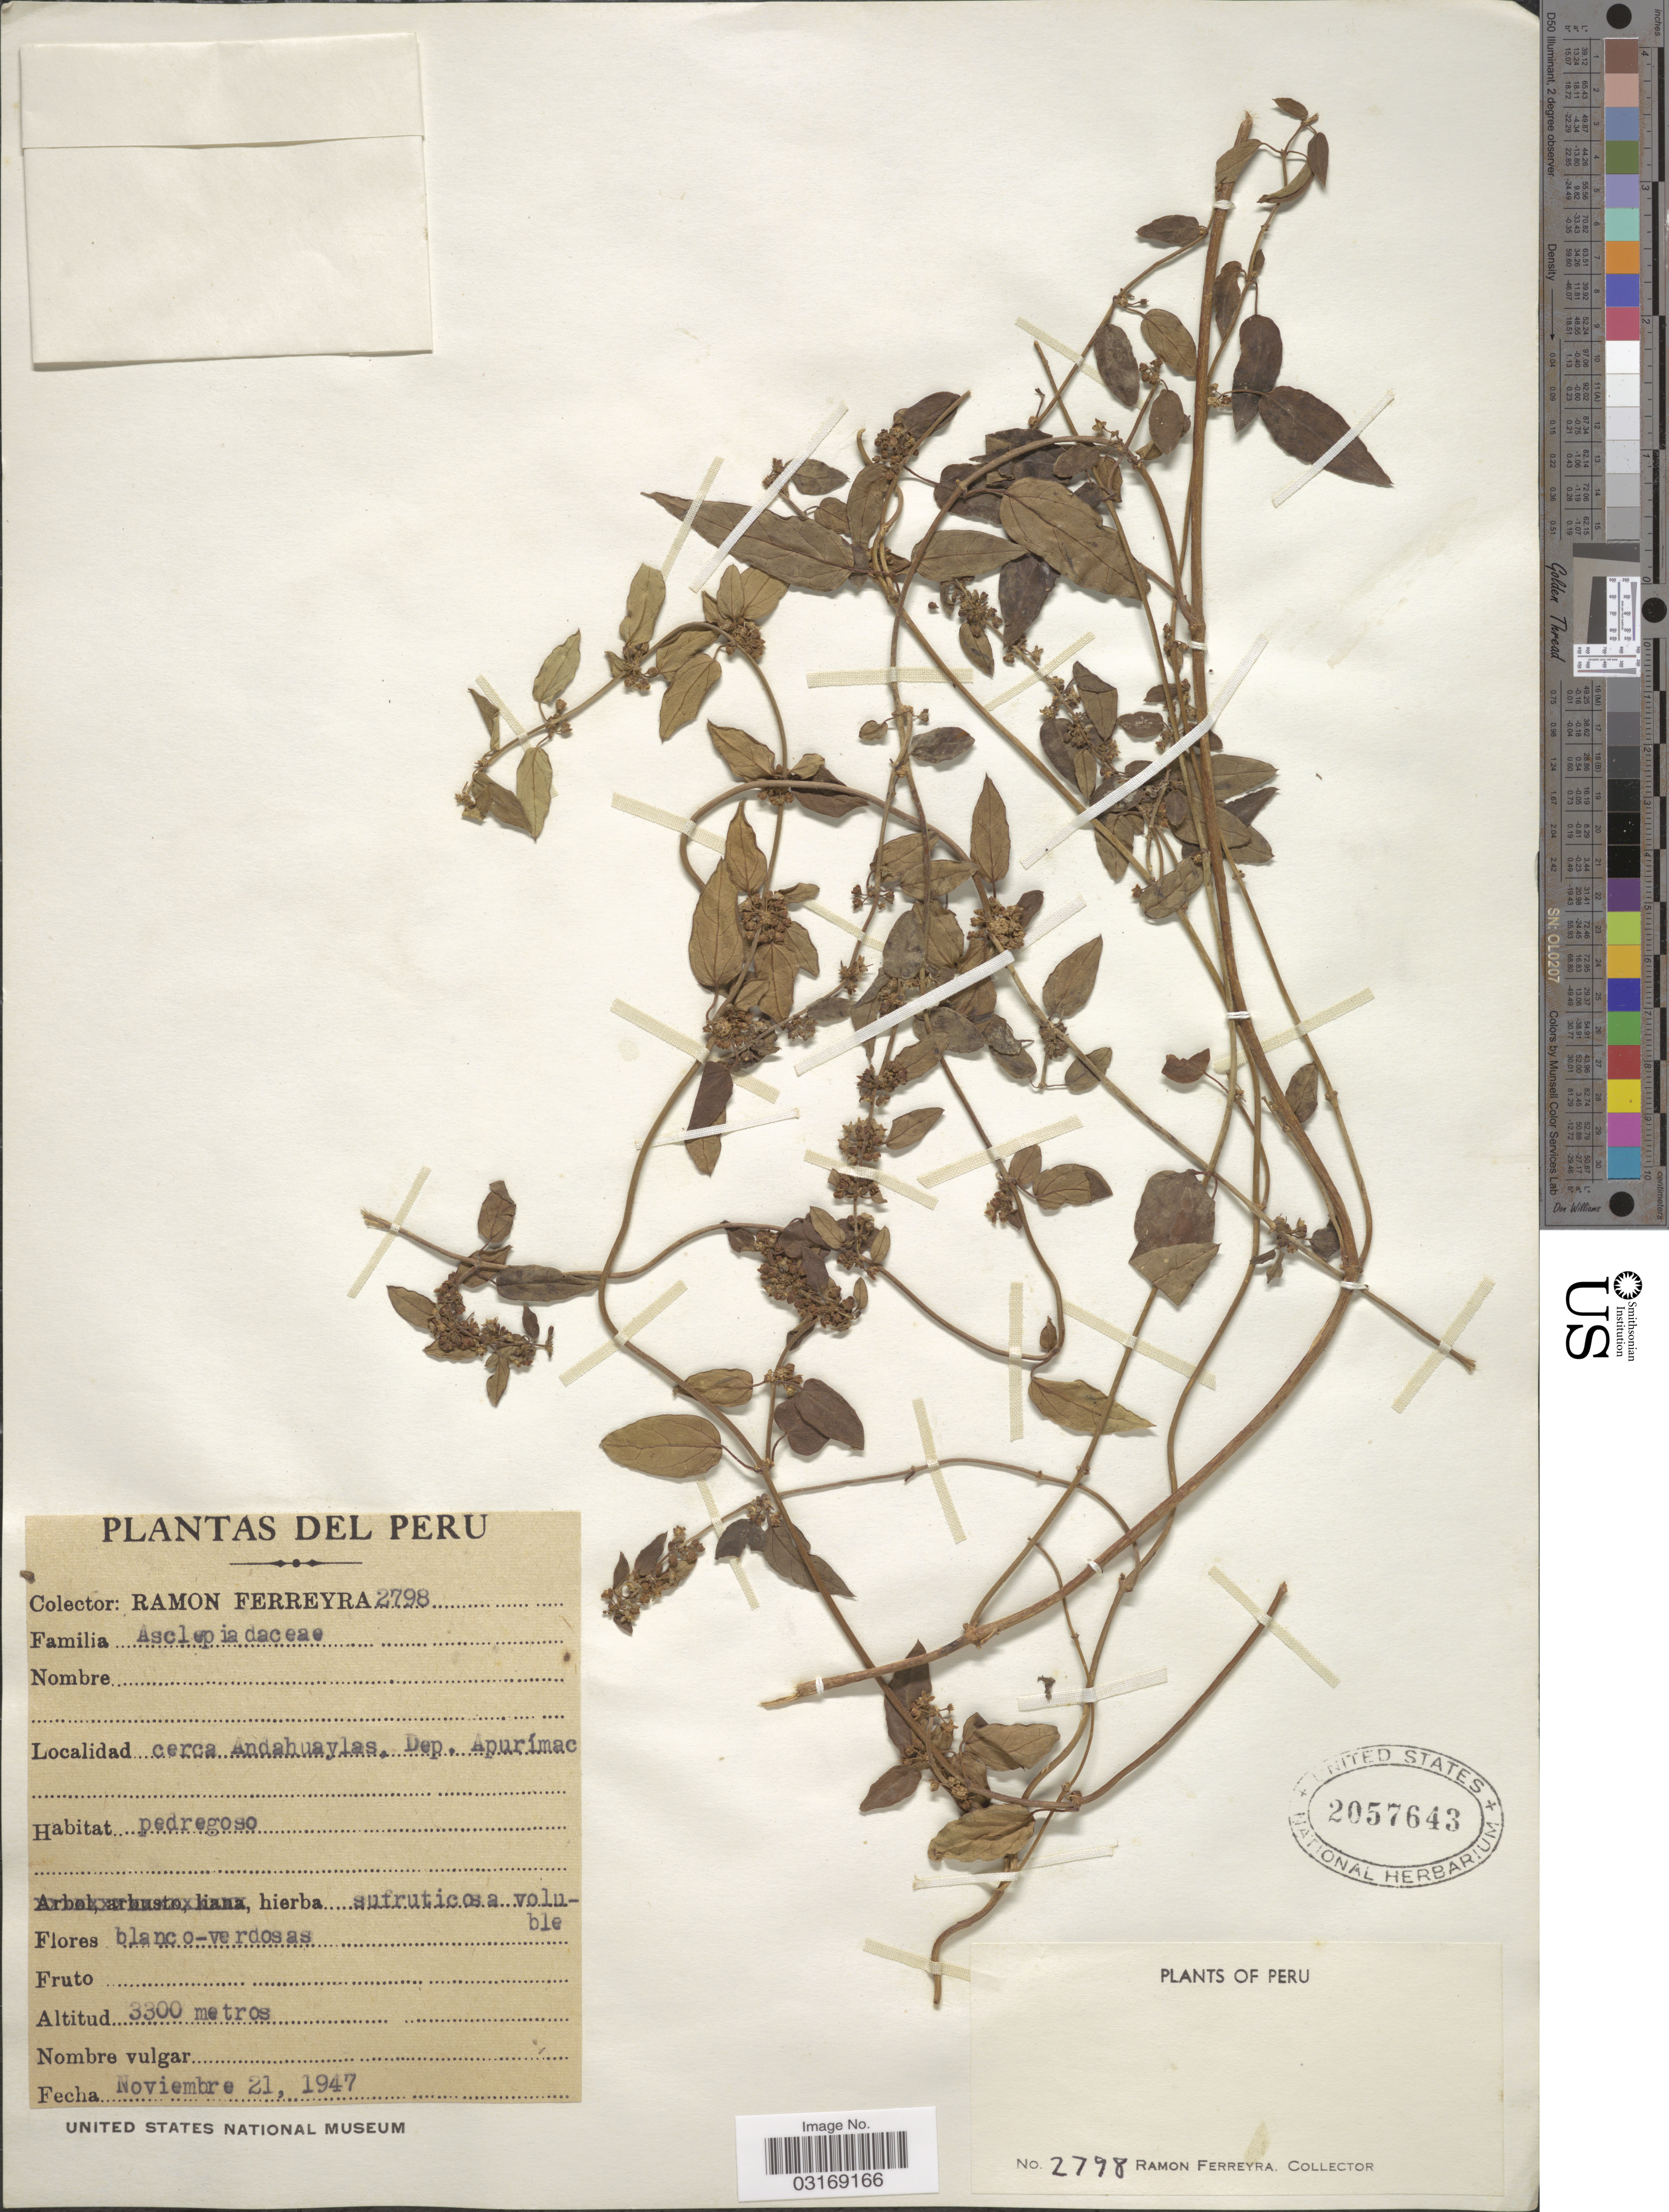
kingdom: Plantae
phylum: Tracheophyta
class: Magnoliopsida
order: Gentianales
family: Apocynaceae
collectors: R. A. Ferreyra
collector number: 2798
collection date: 1947-12-21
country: Peru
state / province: Apurímac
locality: Cerca Andahuaylas, Dept. Apurímac.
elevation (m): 3300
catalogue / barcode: US 2057643